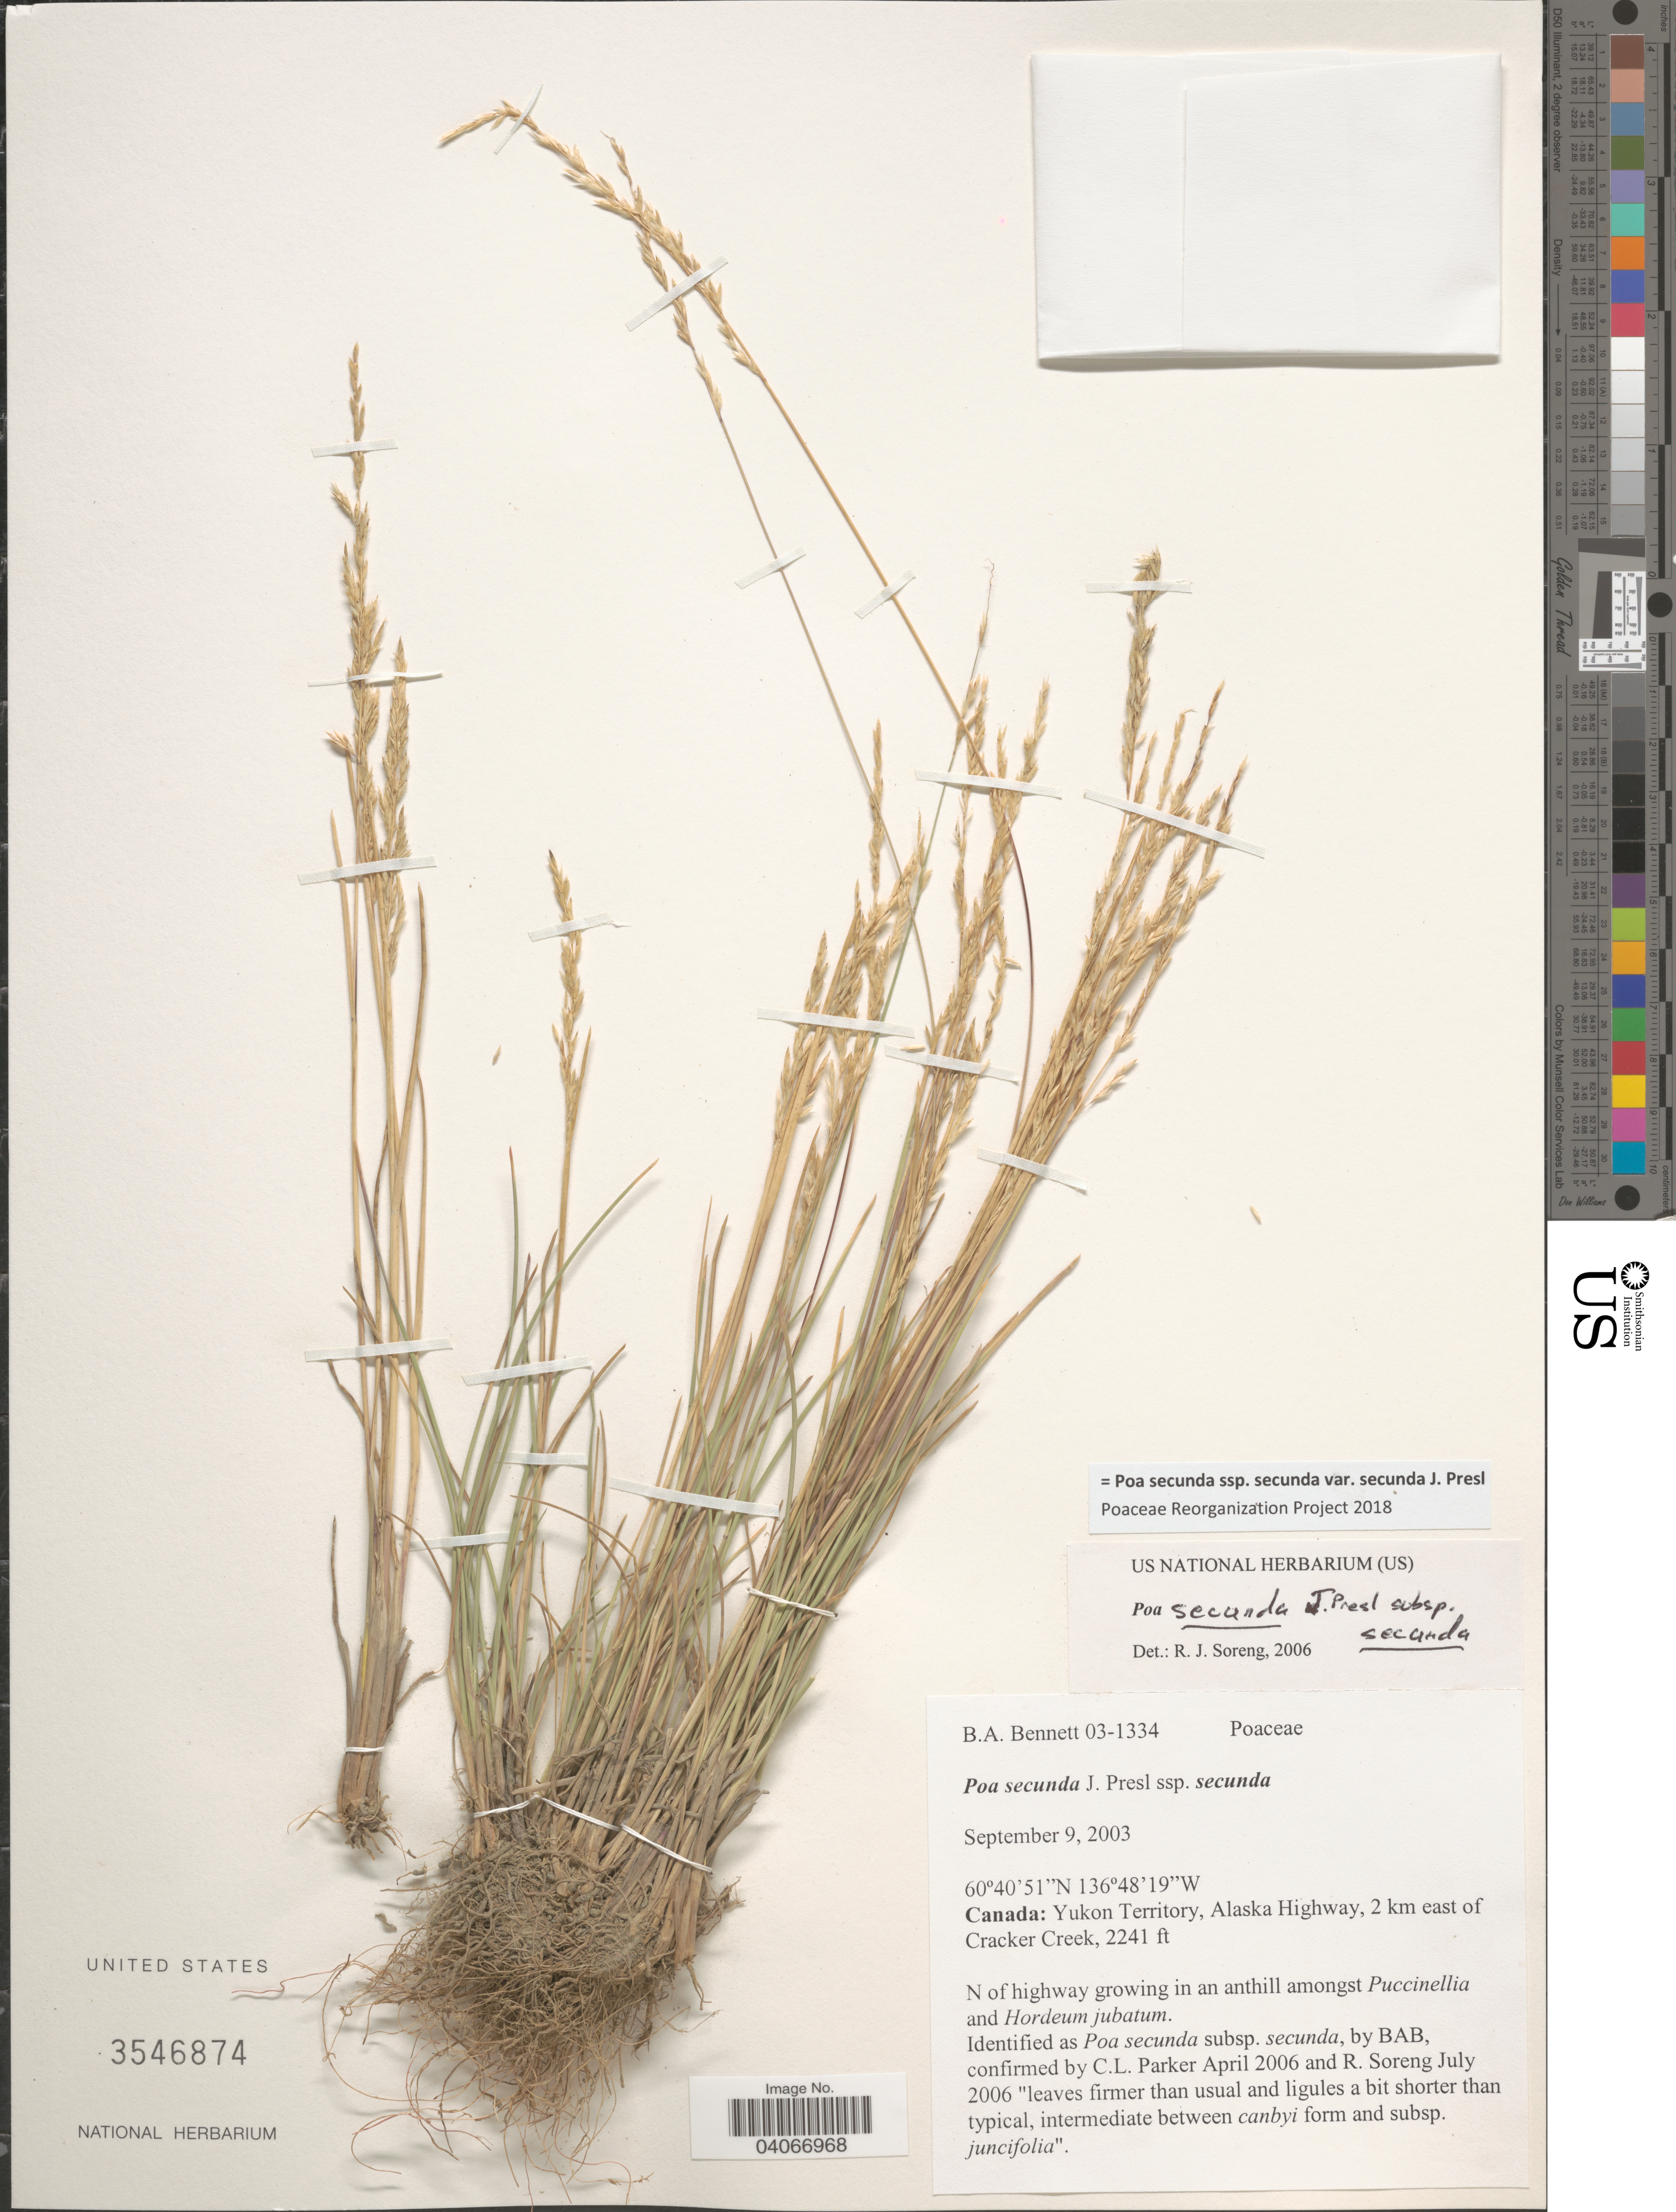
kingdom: Plantae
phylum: Tracheophyta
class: Liliopsida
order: Poales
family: Poaceae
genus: Poa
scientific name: Poa secunda subsp. secunda var. secunda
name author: J. Presl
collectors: B. A. Bennett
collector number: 03-1334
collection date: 2003-09-09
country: Canada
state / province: Yukon Territory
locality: Alaska Highway, 2 km east of Cracker Creek. N of highway growing in an anthill.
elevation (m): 683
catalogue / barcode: US 3546874